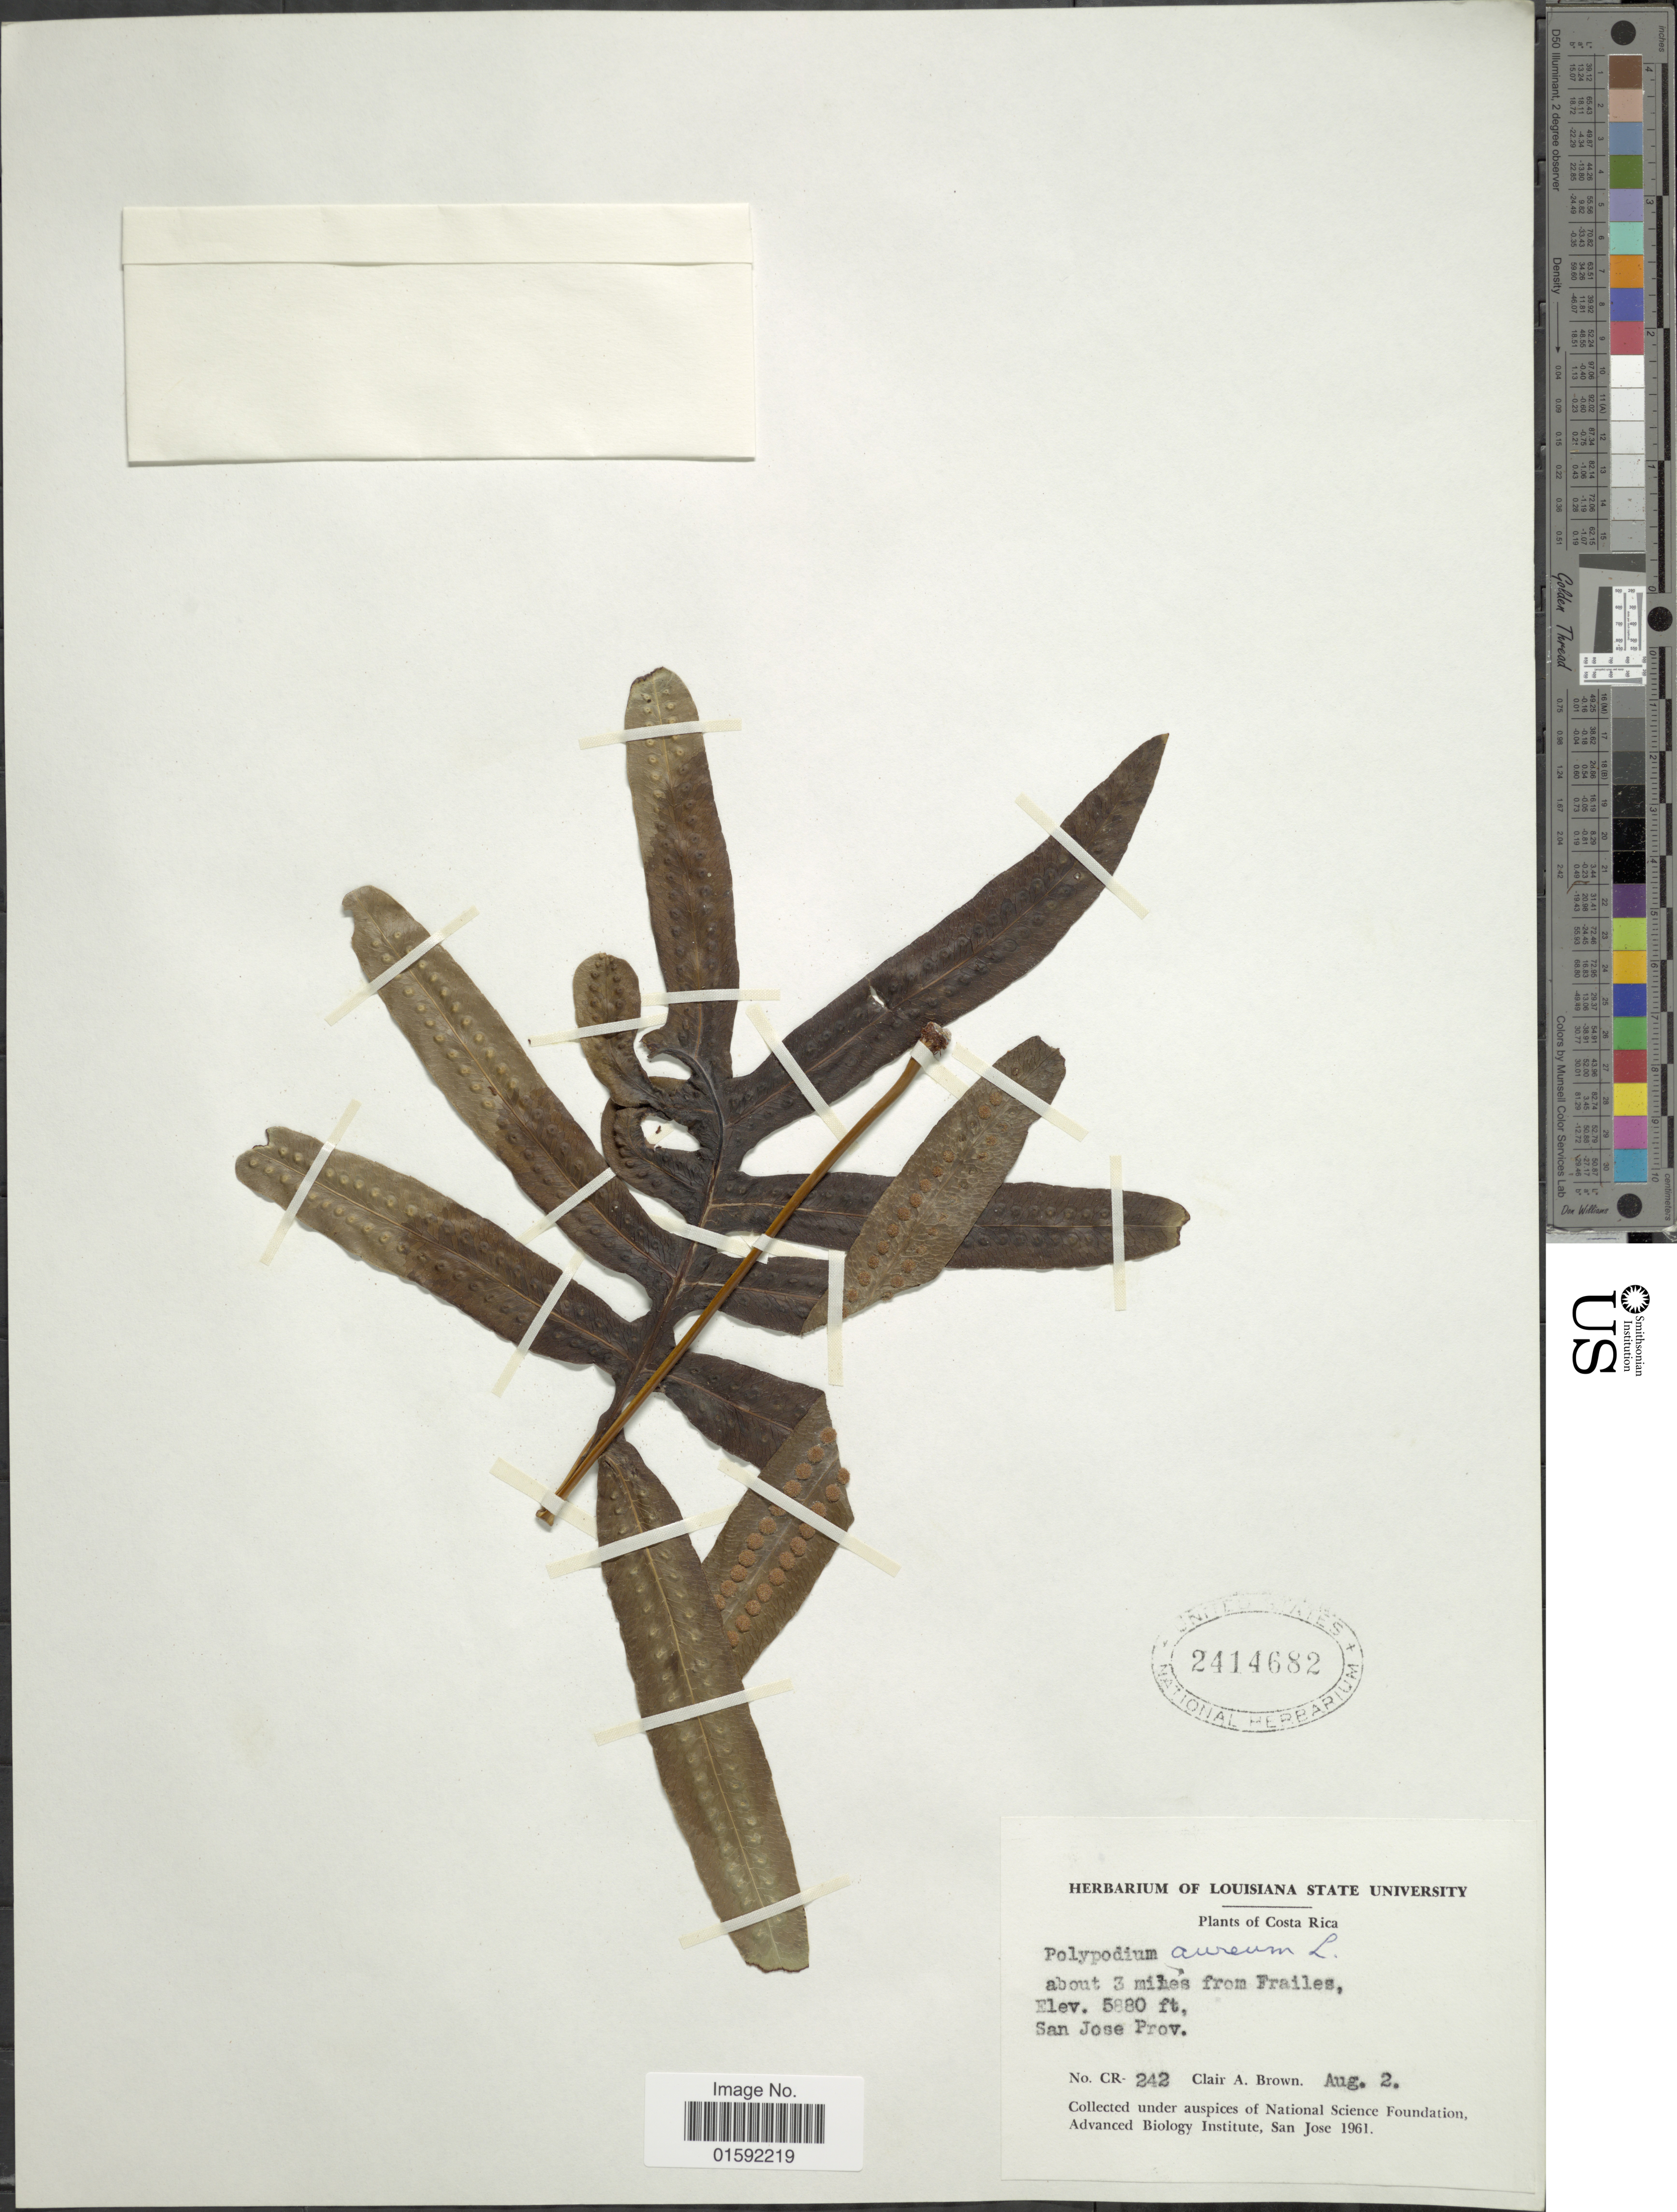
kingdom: Plantae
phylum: Tracheophyta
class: Polypodiopsida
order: Polypodiales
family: Polypodiaceae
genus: Phlebodium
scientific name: Phlebodium pseudoaureum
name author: (Cav.) Lellinger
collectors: C. A. Brown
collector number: CR-242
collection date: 1961-08-02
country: Costa Rica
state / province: San José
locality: About 3 miles from Frailes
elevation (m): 1792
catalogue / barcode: US 2414682